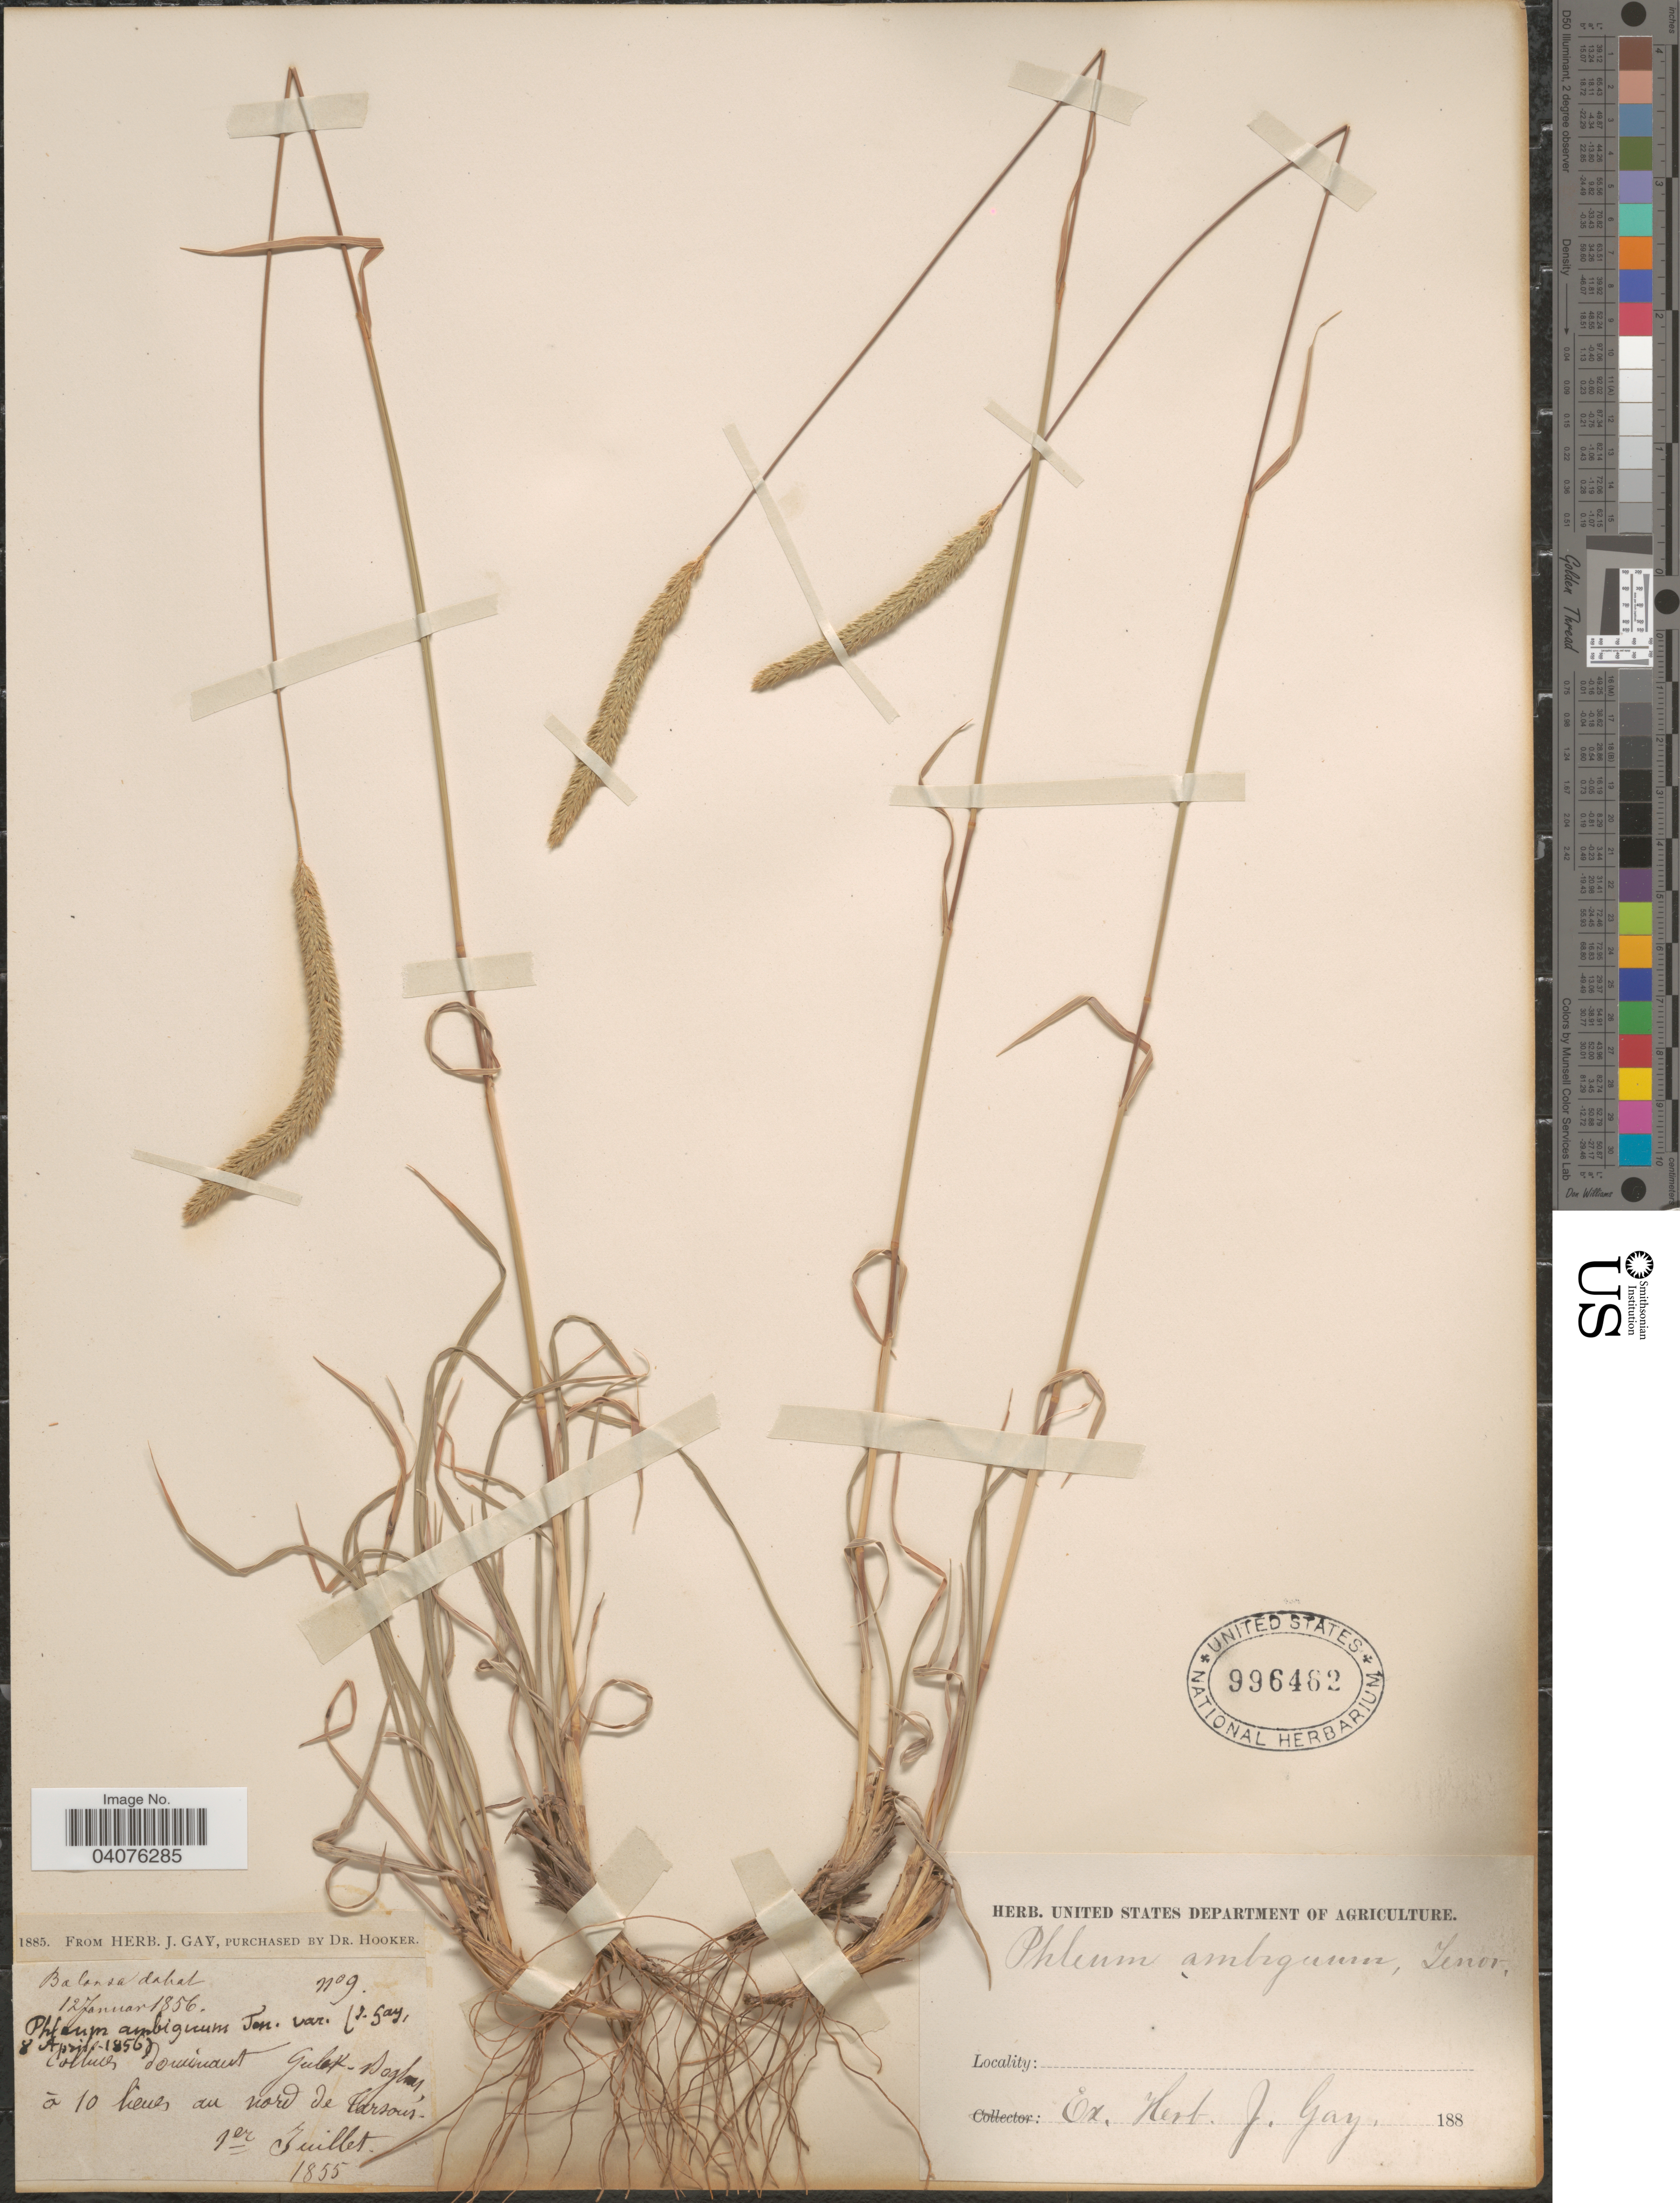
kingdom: Plantae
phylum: Tracheophyta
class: Liliopsida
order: Poales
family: Poaceae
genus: Phleum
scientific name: Phleum michelii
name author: All.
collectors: ex herb. J. Gay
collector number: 9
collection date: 1855-07-01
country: Turkey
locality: Collines dominant Gulek-Boglas, à 10 lieues au nord de Carsous.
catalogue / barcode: US 996482